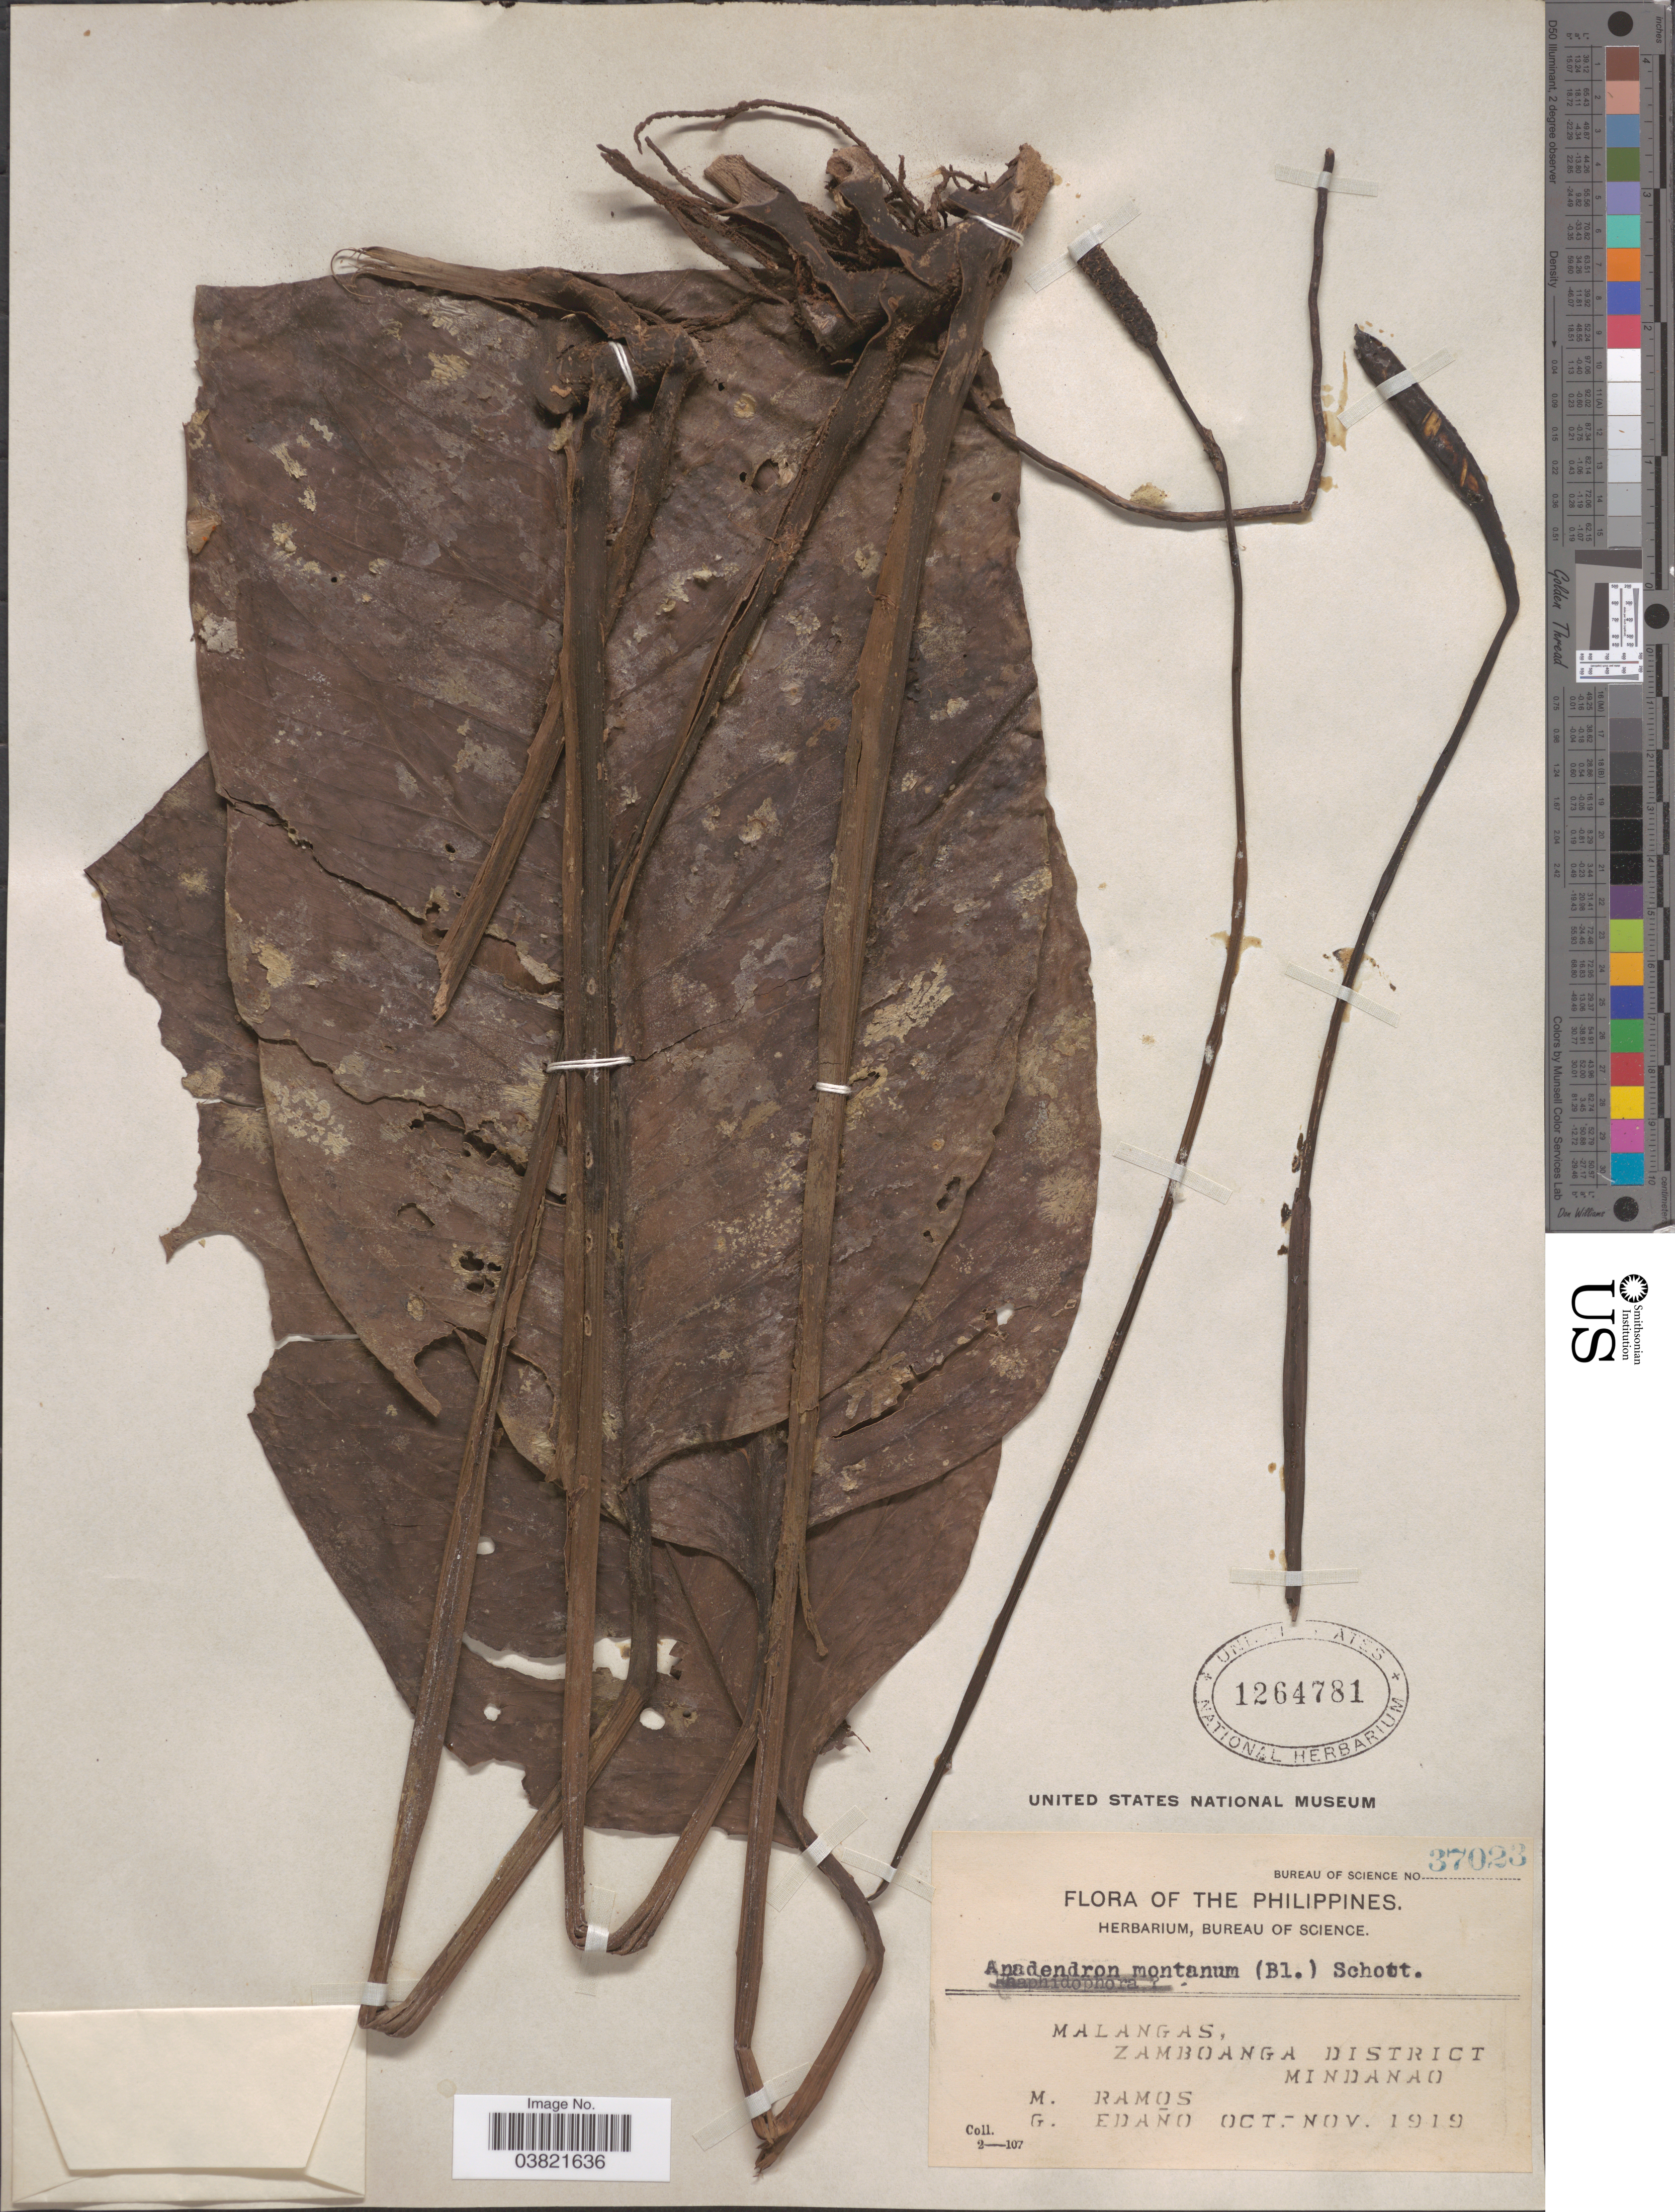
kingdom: Plantae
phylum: Tracheophyta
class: Liliopsida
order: Alismatales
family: Araceae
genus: Anadendrum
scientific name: Anadendrum microstachyum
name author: (de Vriese & Miq.) Backer & Alderw.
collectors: M. Ramos & G. Edaño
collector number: Bureau of Science 37023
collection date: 1919-10/1919-11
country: Philippines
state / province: Zamboanga Peninsula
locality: Malangas, Zamboanga District, Mindanao.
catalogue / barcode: US 1264781